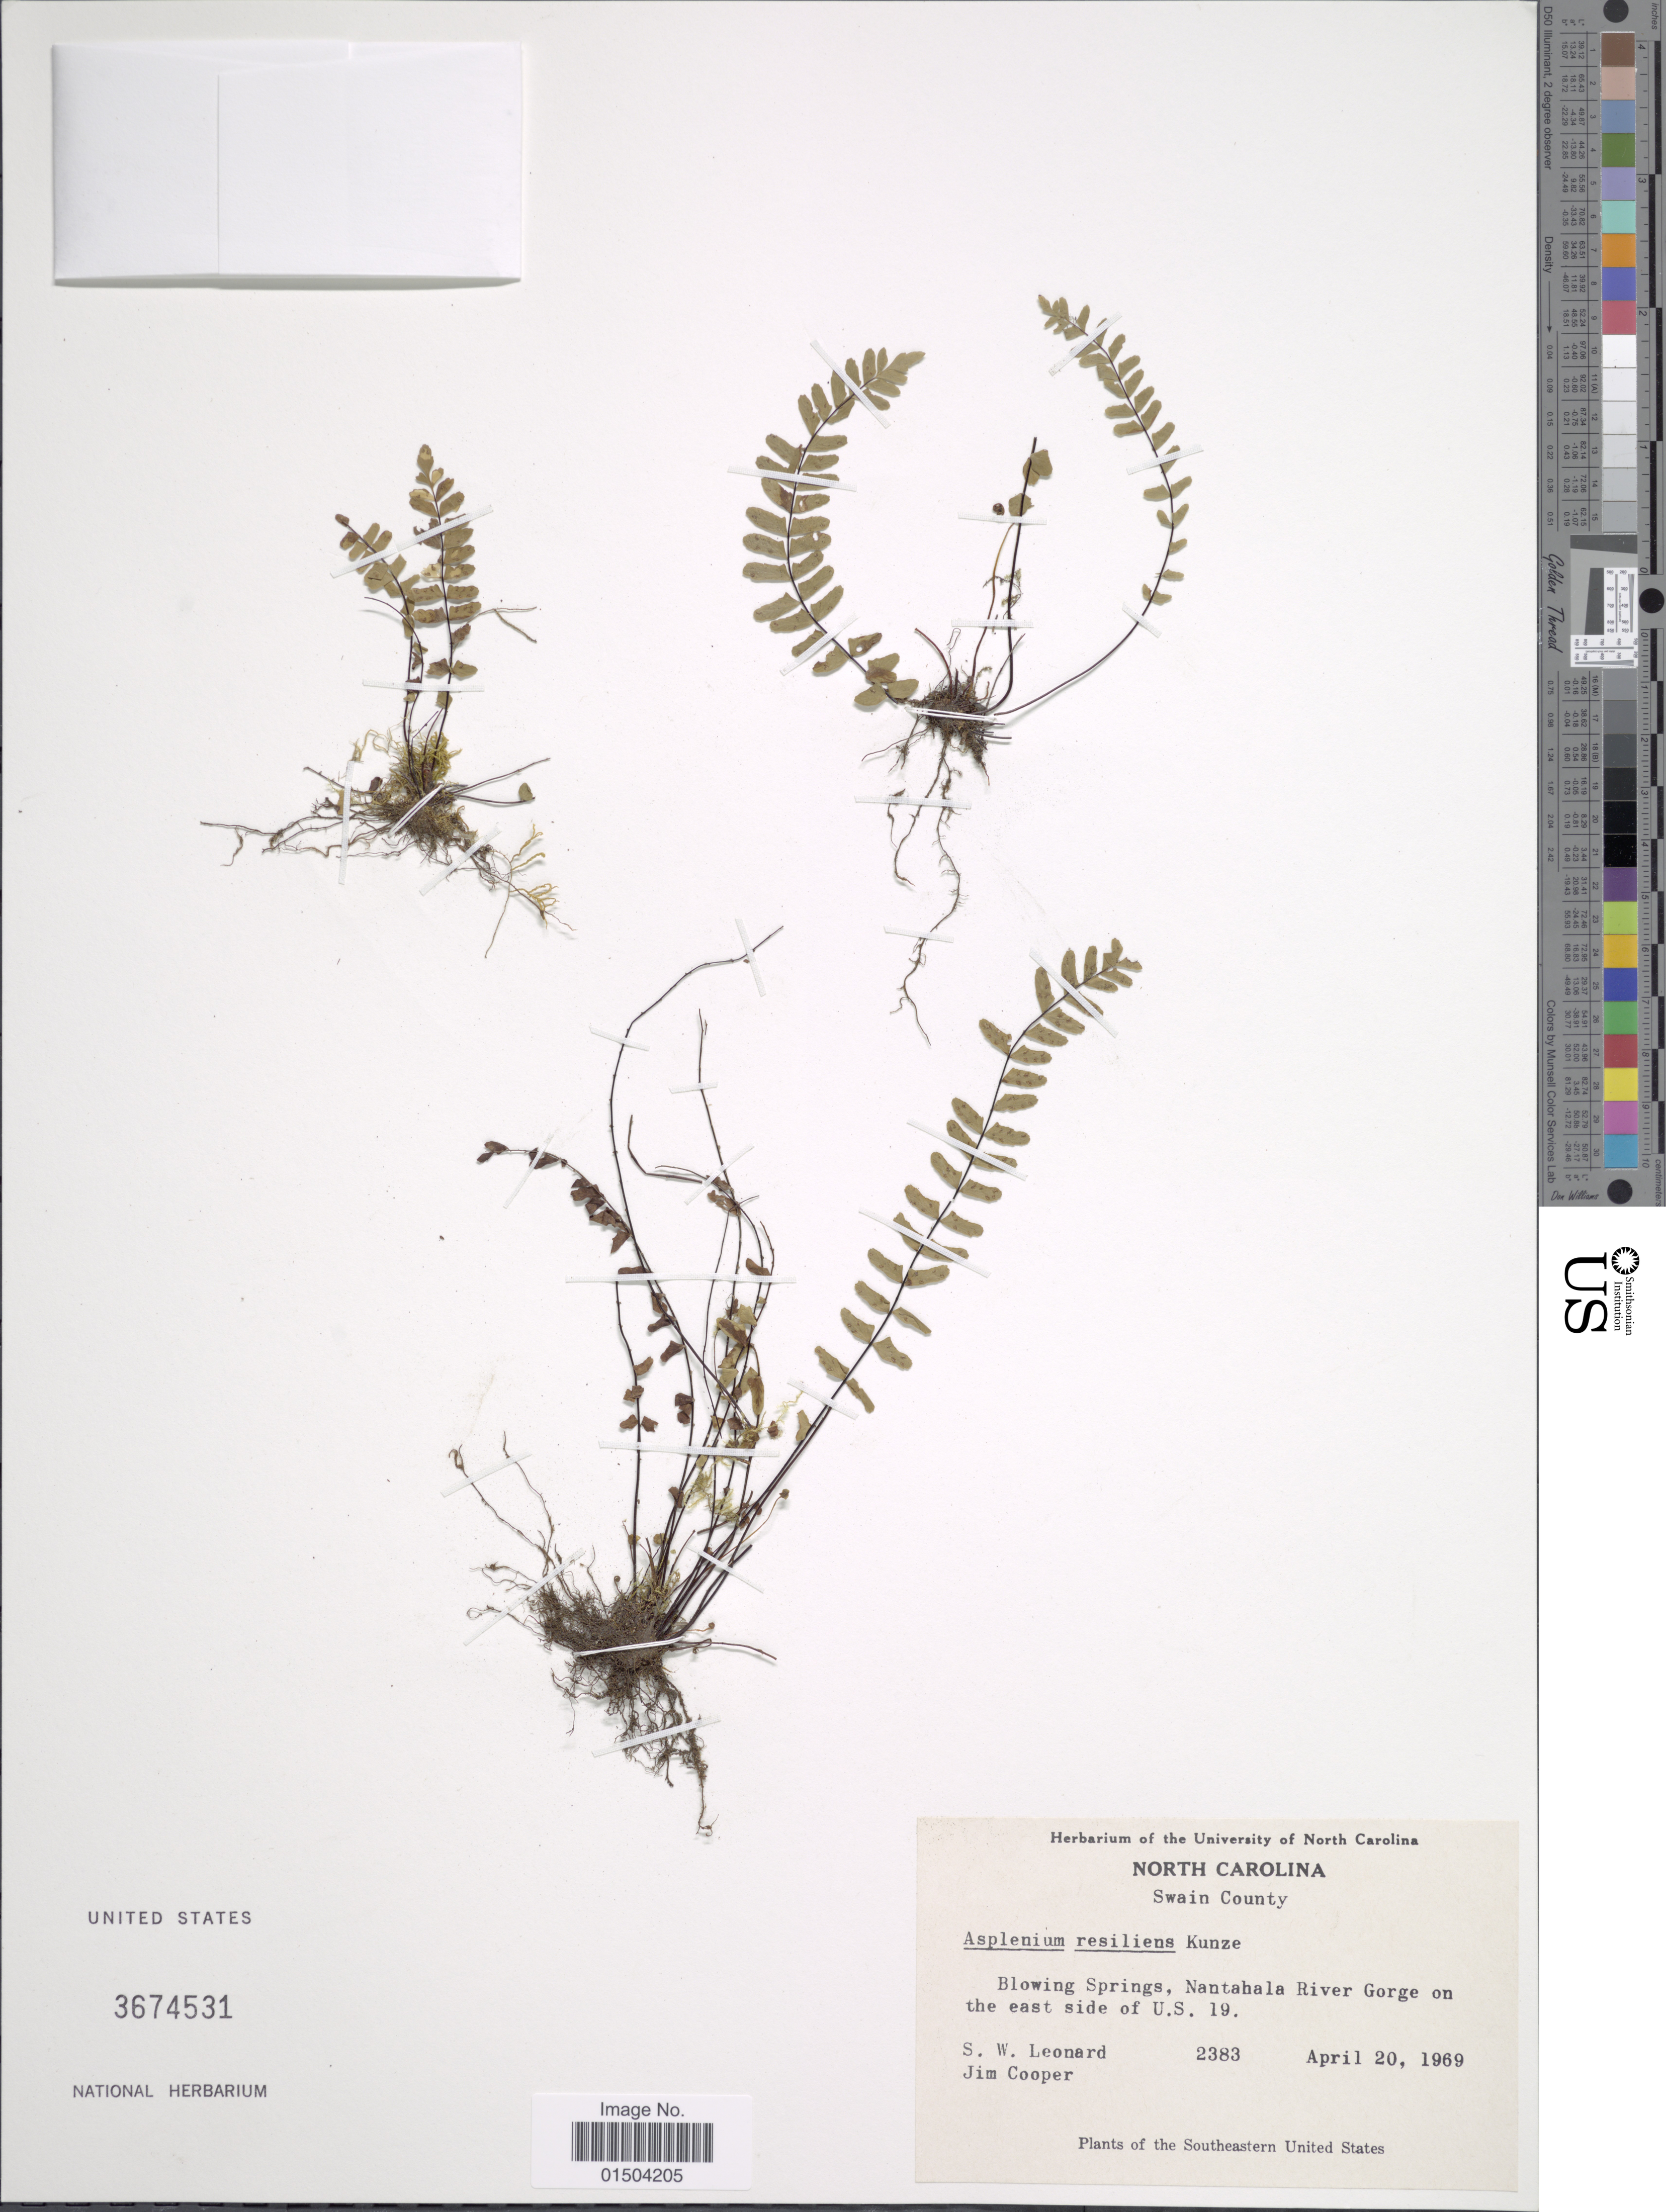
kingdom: Plantae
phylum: Tracheophyta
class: Polypodiopsida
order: Polypodiales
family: Aspleniaceae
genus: Asplenium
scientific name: Asplenium resiliens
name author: Kunze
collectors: S. W. Leonard & J. Cooper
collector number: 2383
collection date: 1969-04-20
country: United States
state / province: North Carolina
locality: Swain County. Blowing Springs, Nantahala River Gorge on the east side of U.S. 19. Southeastern United States.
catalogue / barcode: US 3674531